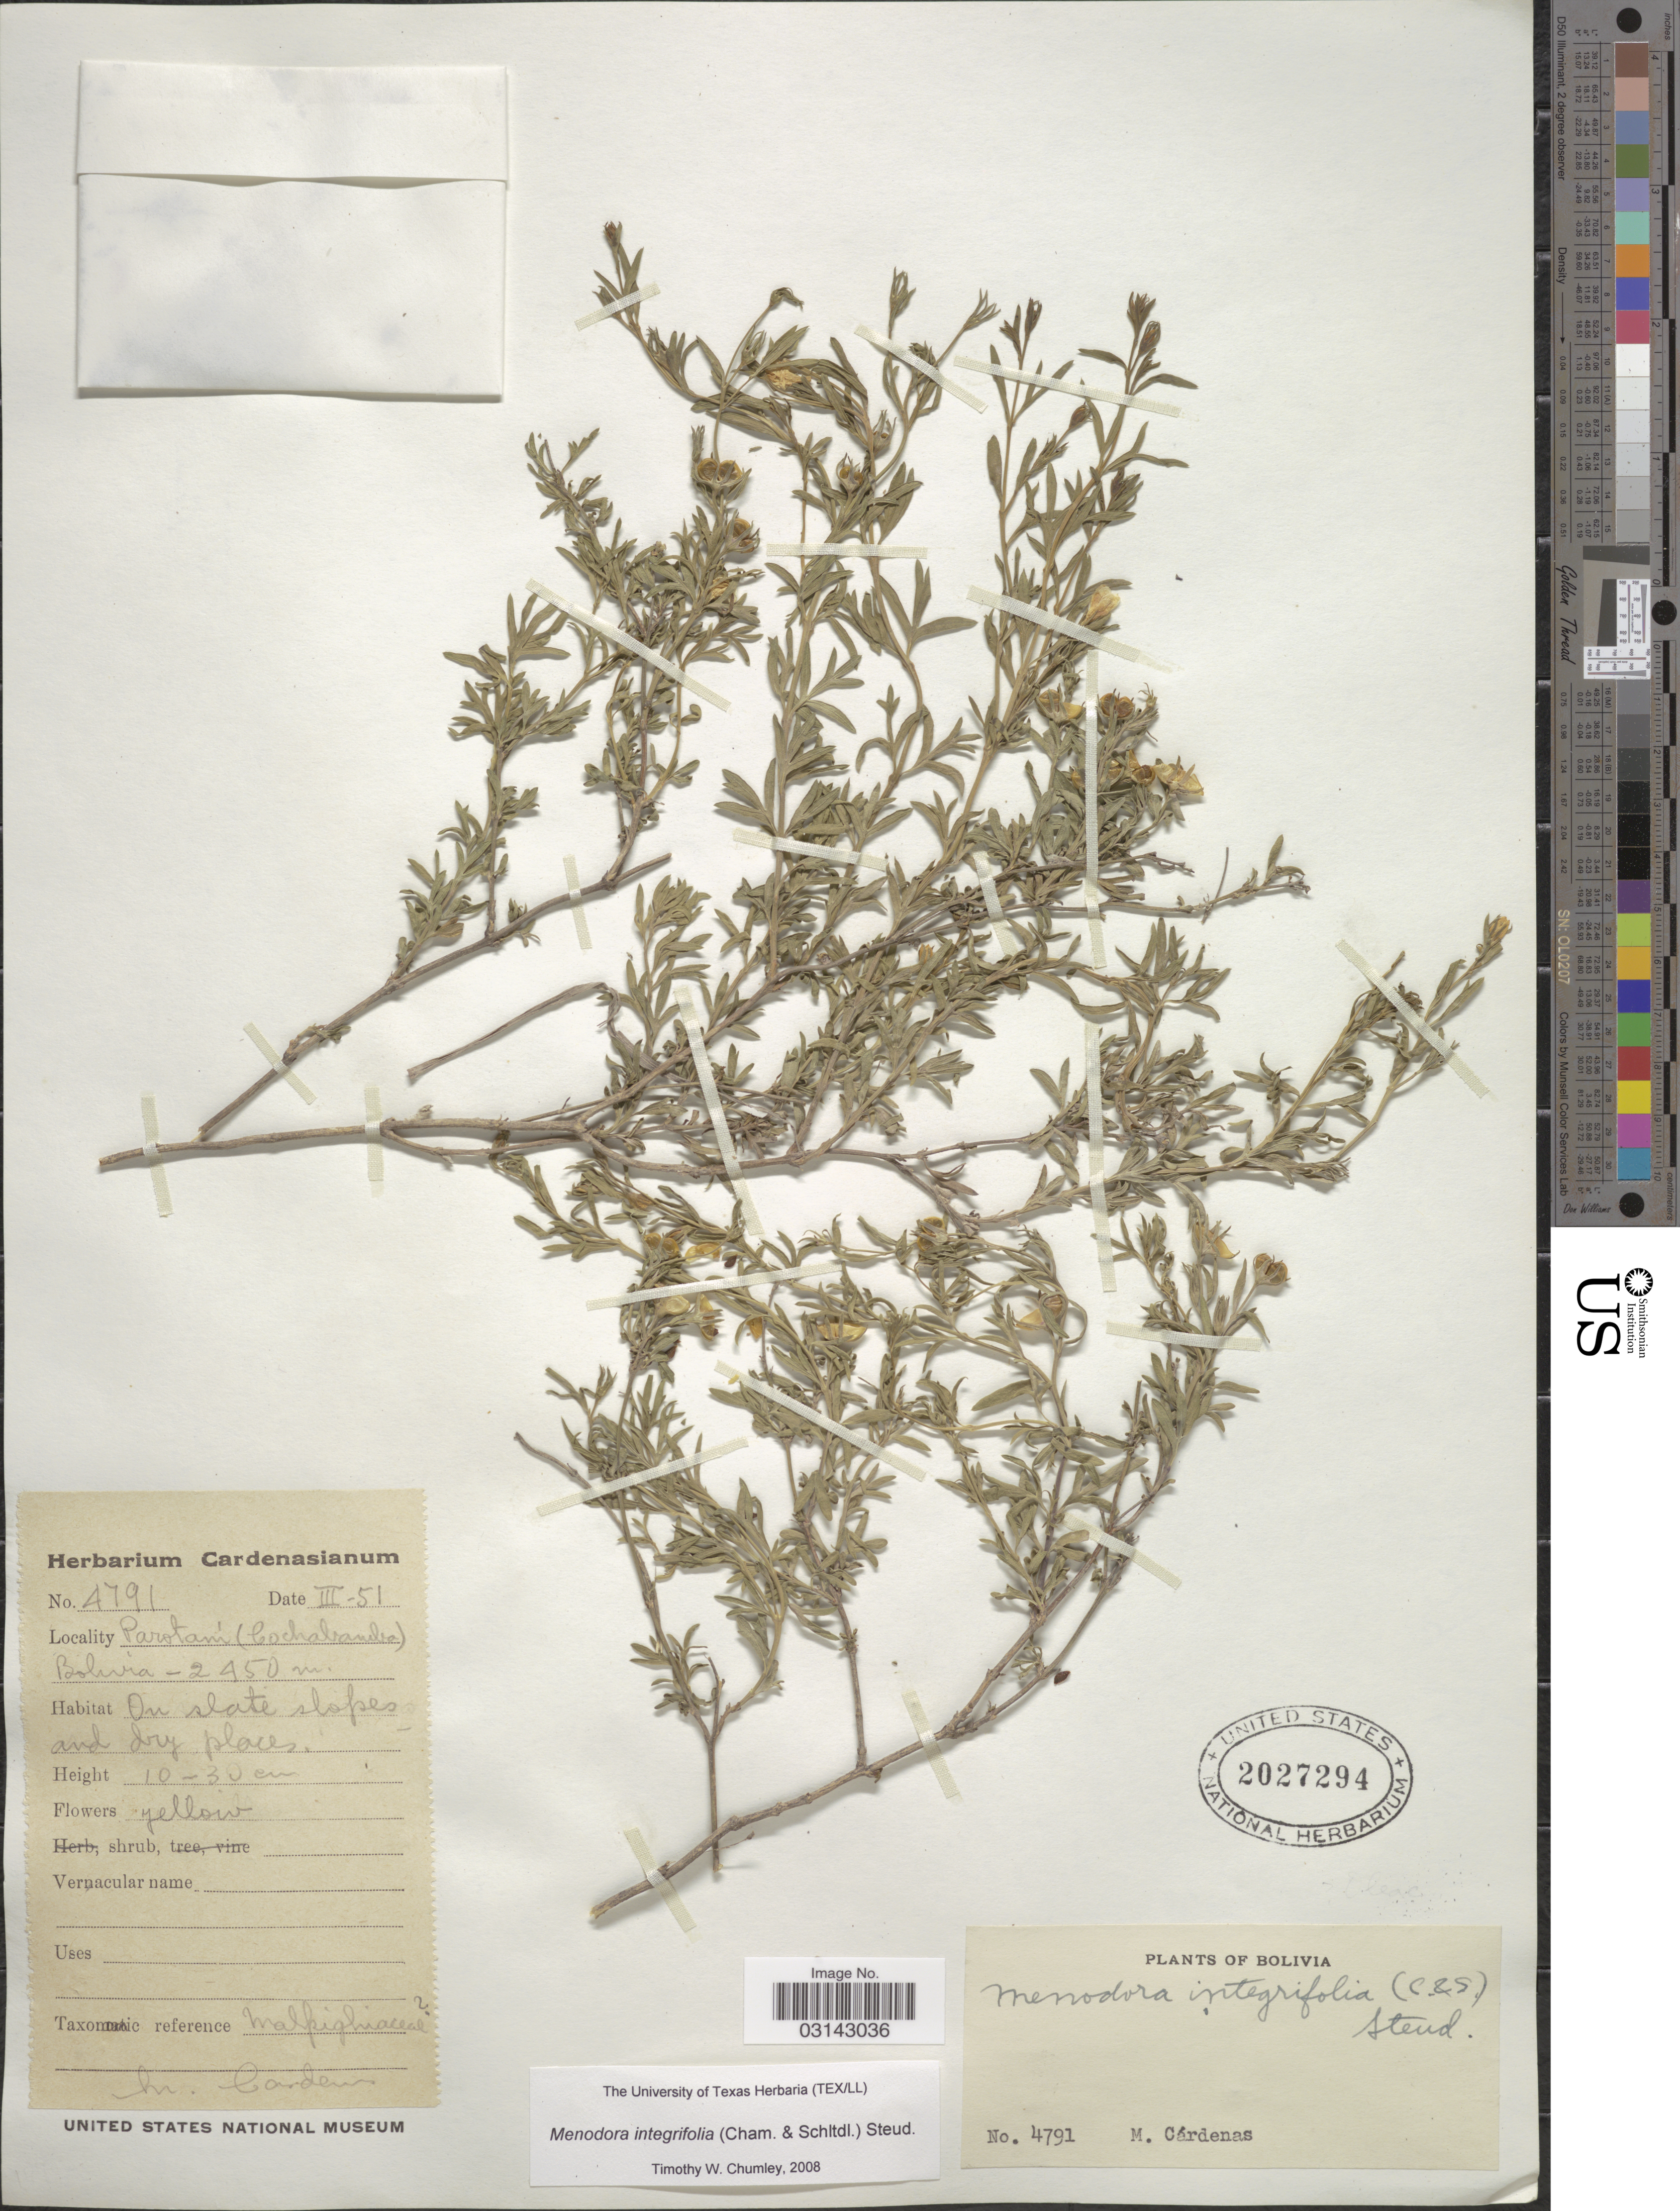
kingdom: Plantae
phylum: Tracheophyta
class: Magnoliopsida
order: Lamiales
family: Oleaceae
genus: Menodora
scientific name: Menodora integrifolia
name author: (Cham. & Schltdl.) Steud.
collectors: M. Cárdenas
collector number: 4791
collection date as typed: Transcribed d/m/y: /3/51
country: Bolivia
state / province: Cochabamba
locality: Parotaní.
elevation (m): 2450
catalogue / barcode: US 2027294